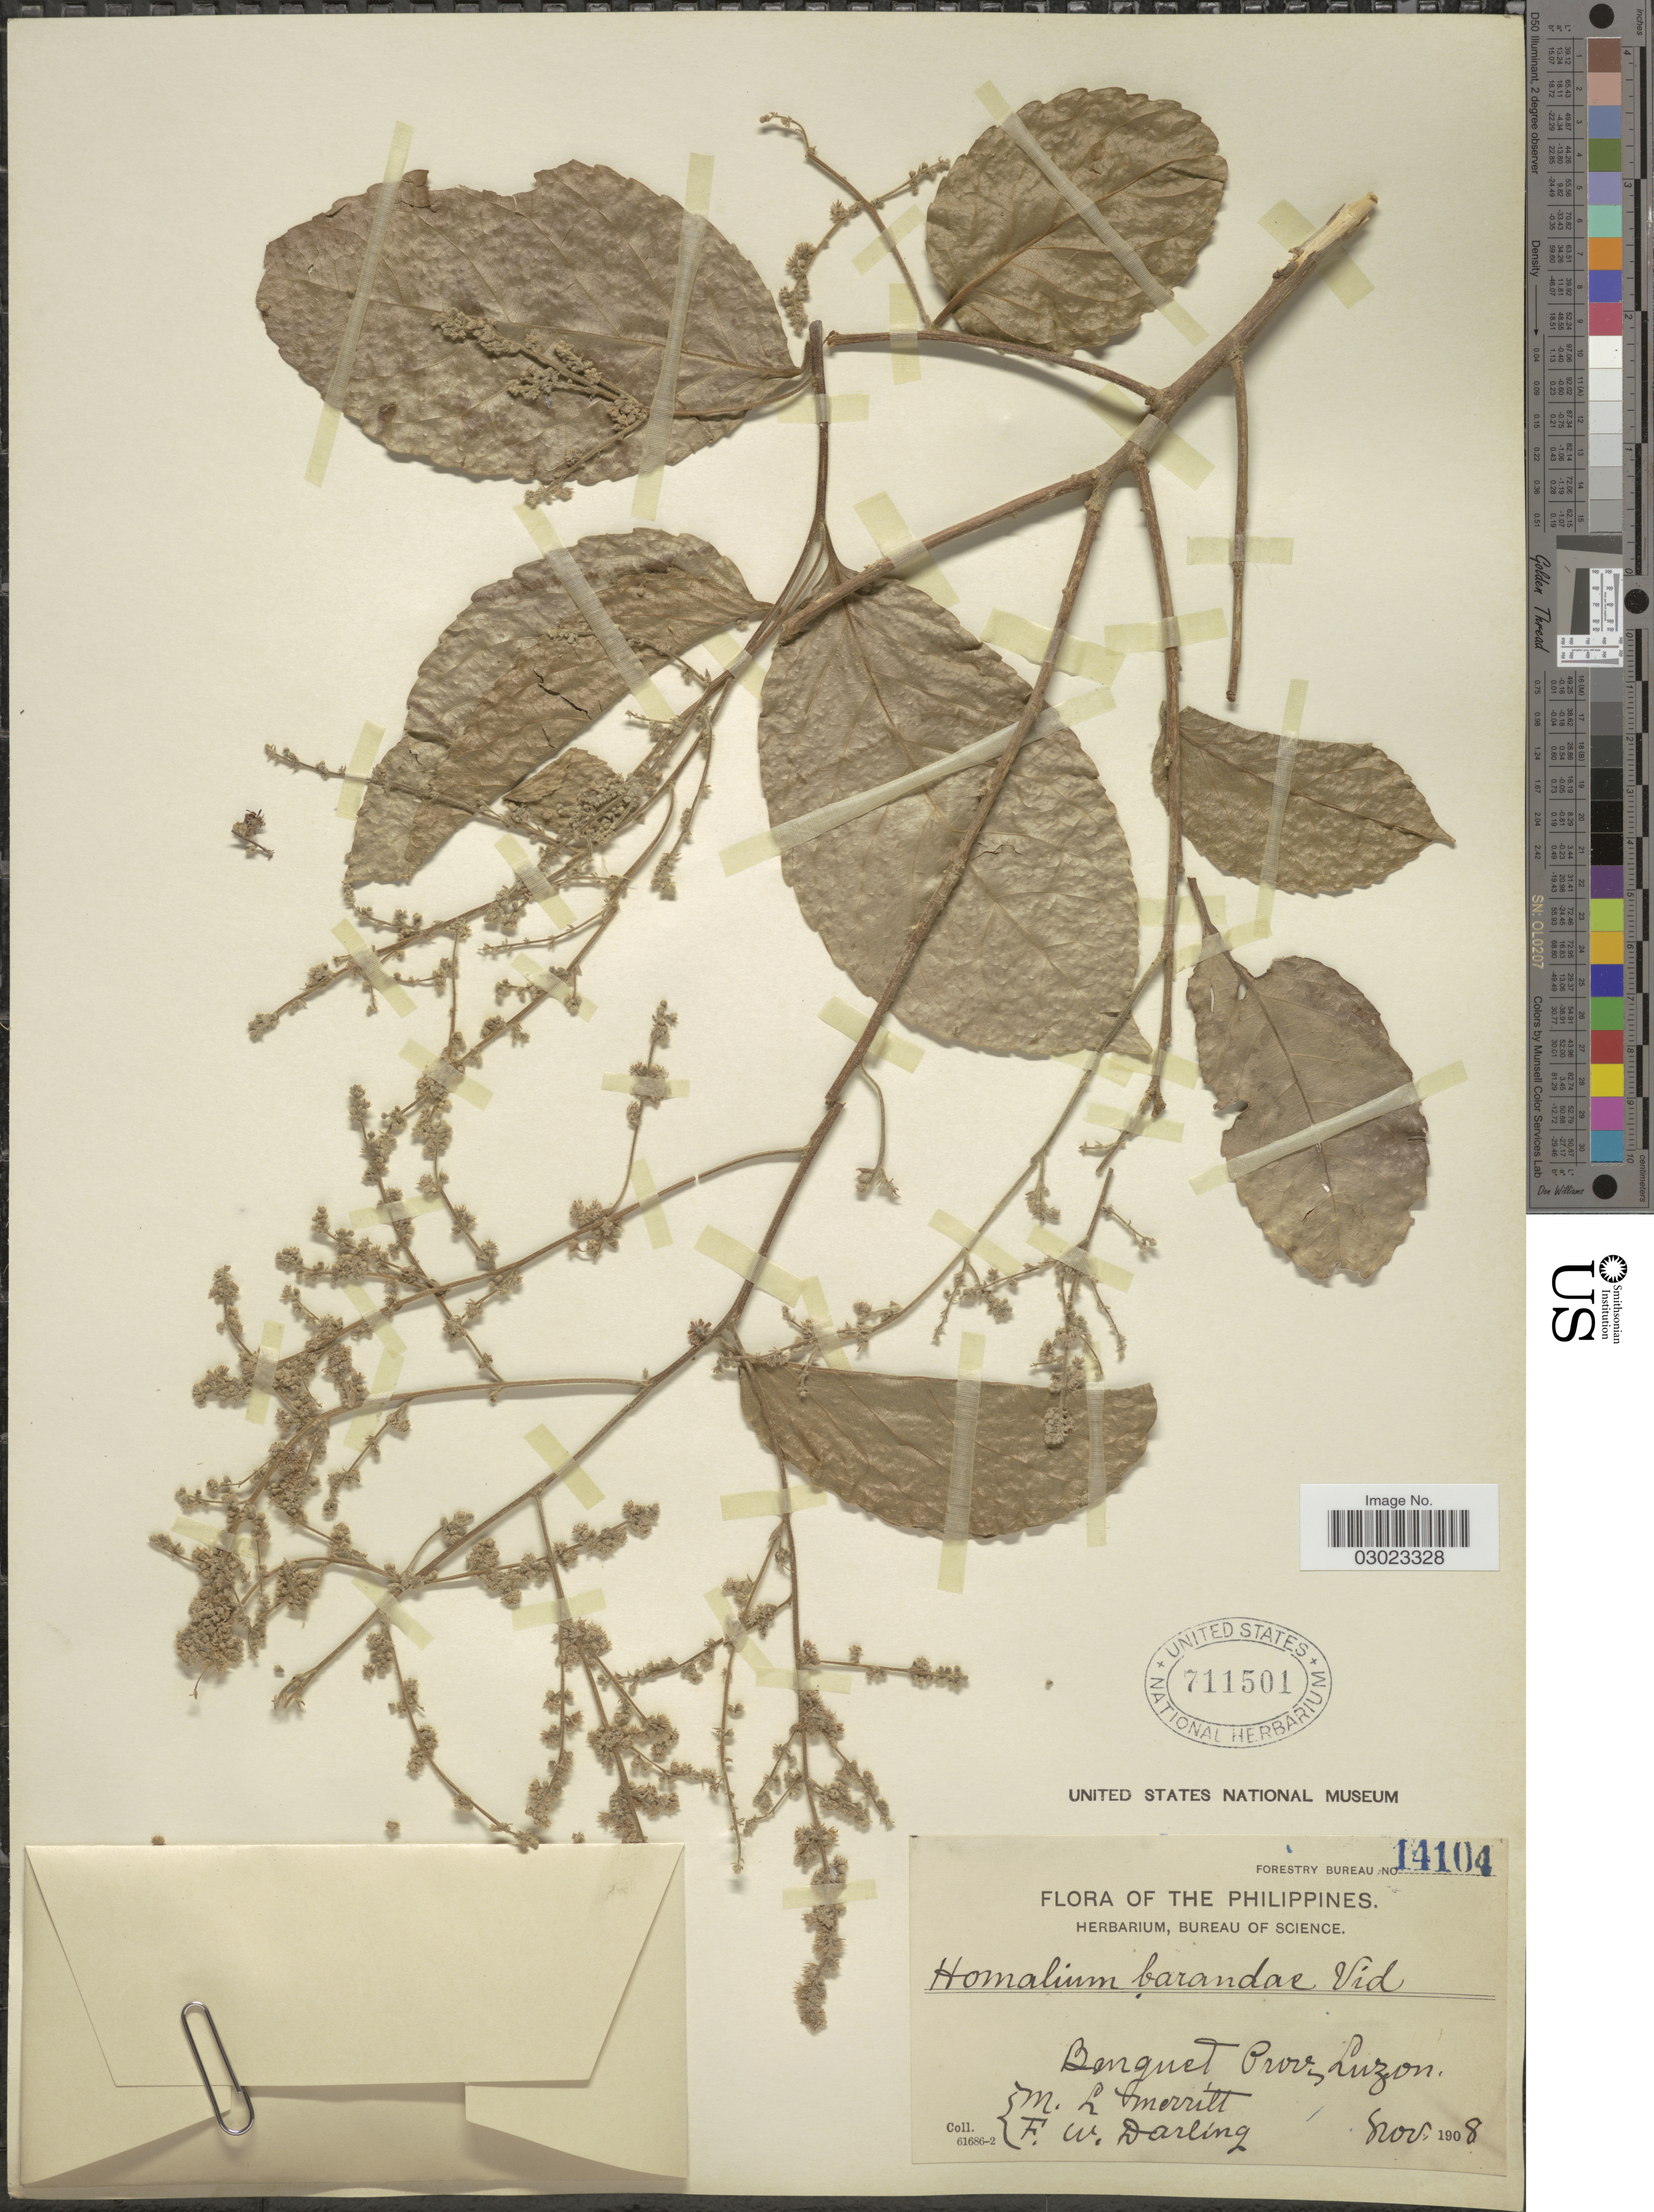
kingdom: Plantae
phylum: Tracheophyta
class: Magnoliopsida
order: Malpighiales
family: Salicaceae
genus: Homalium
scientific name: Homalium barandae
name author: Vidal ex Fern.-Vill.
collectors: M. L. Merritt & F. Darling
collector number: Forestry Bureau 14104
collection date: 1908-11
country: Philippines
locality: Benguet Prov., Luzon.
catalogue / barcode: US 711501